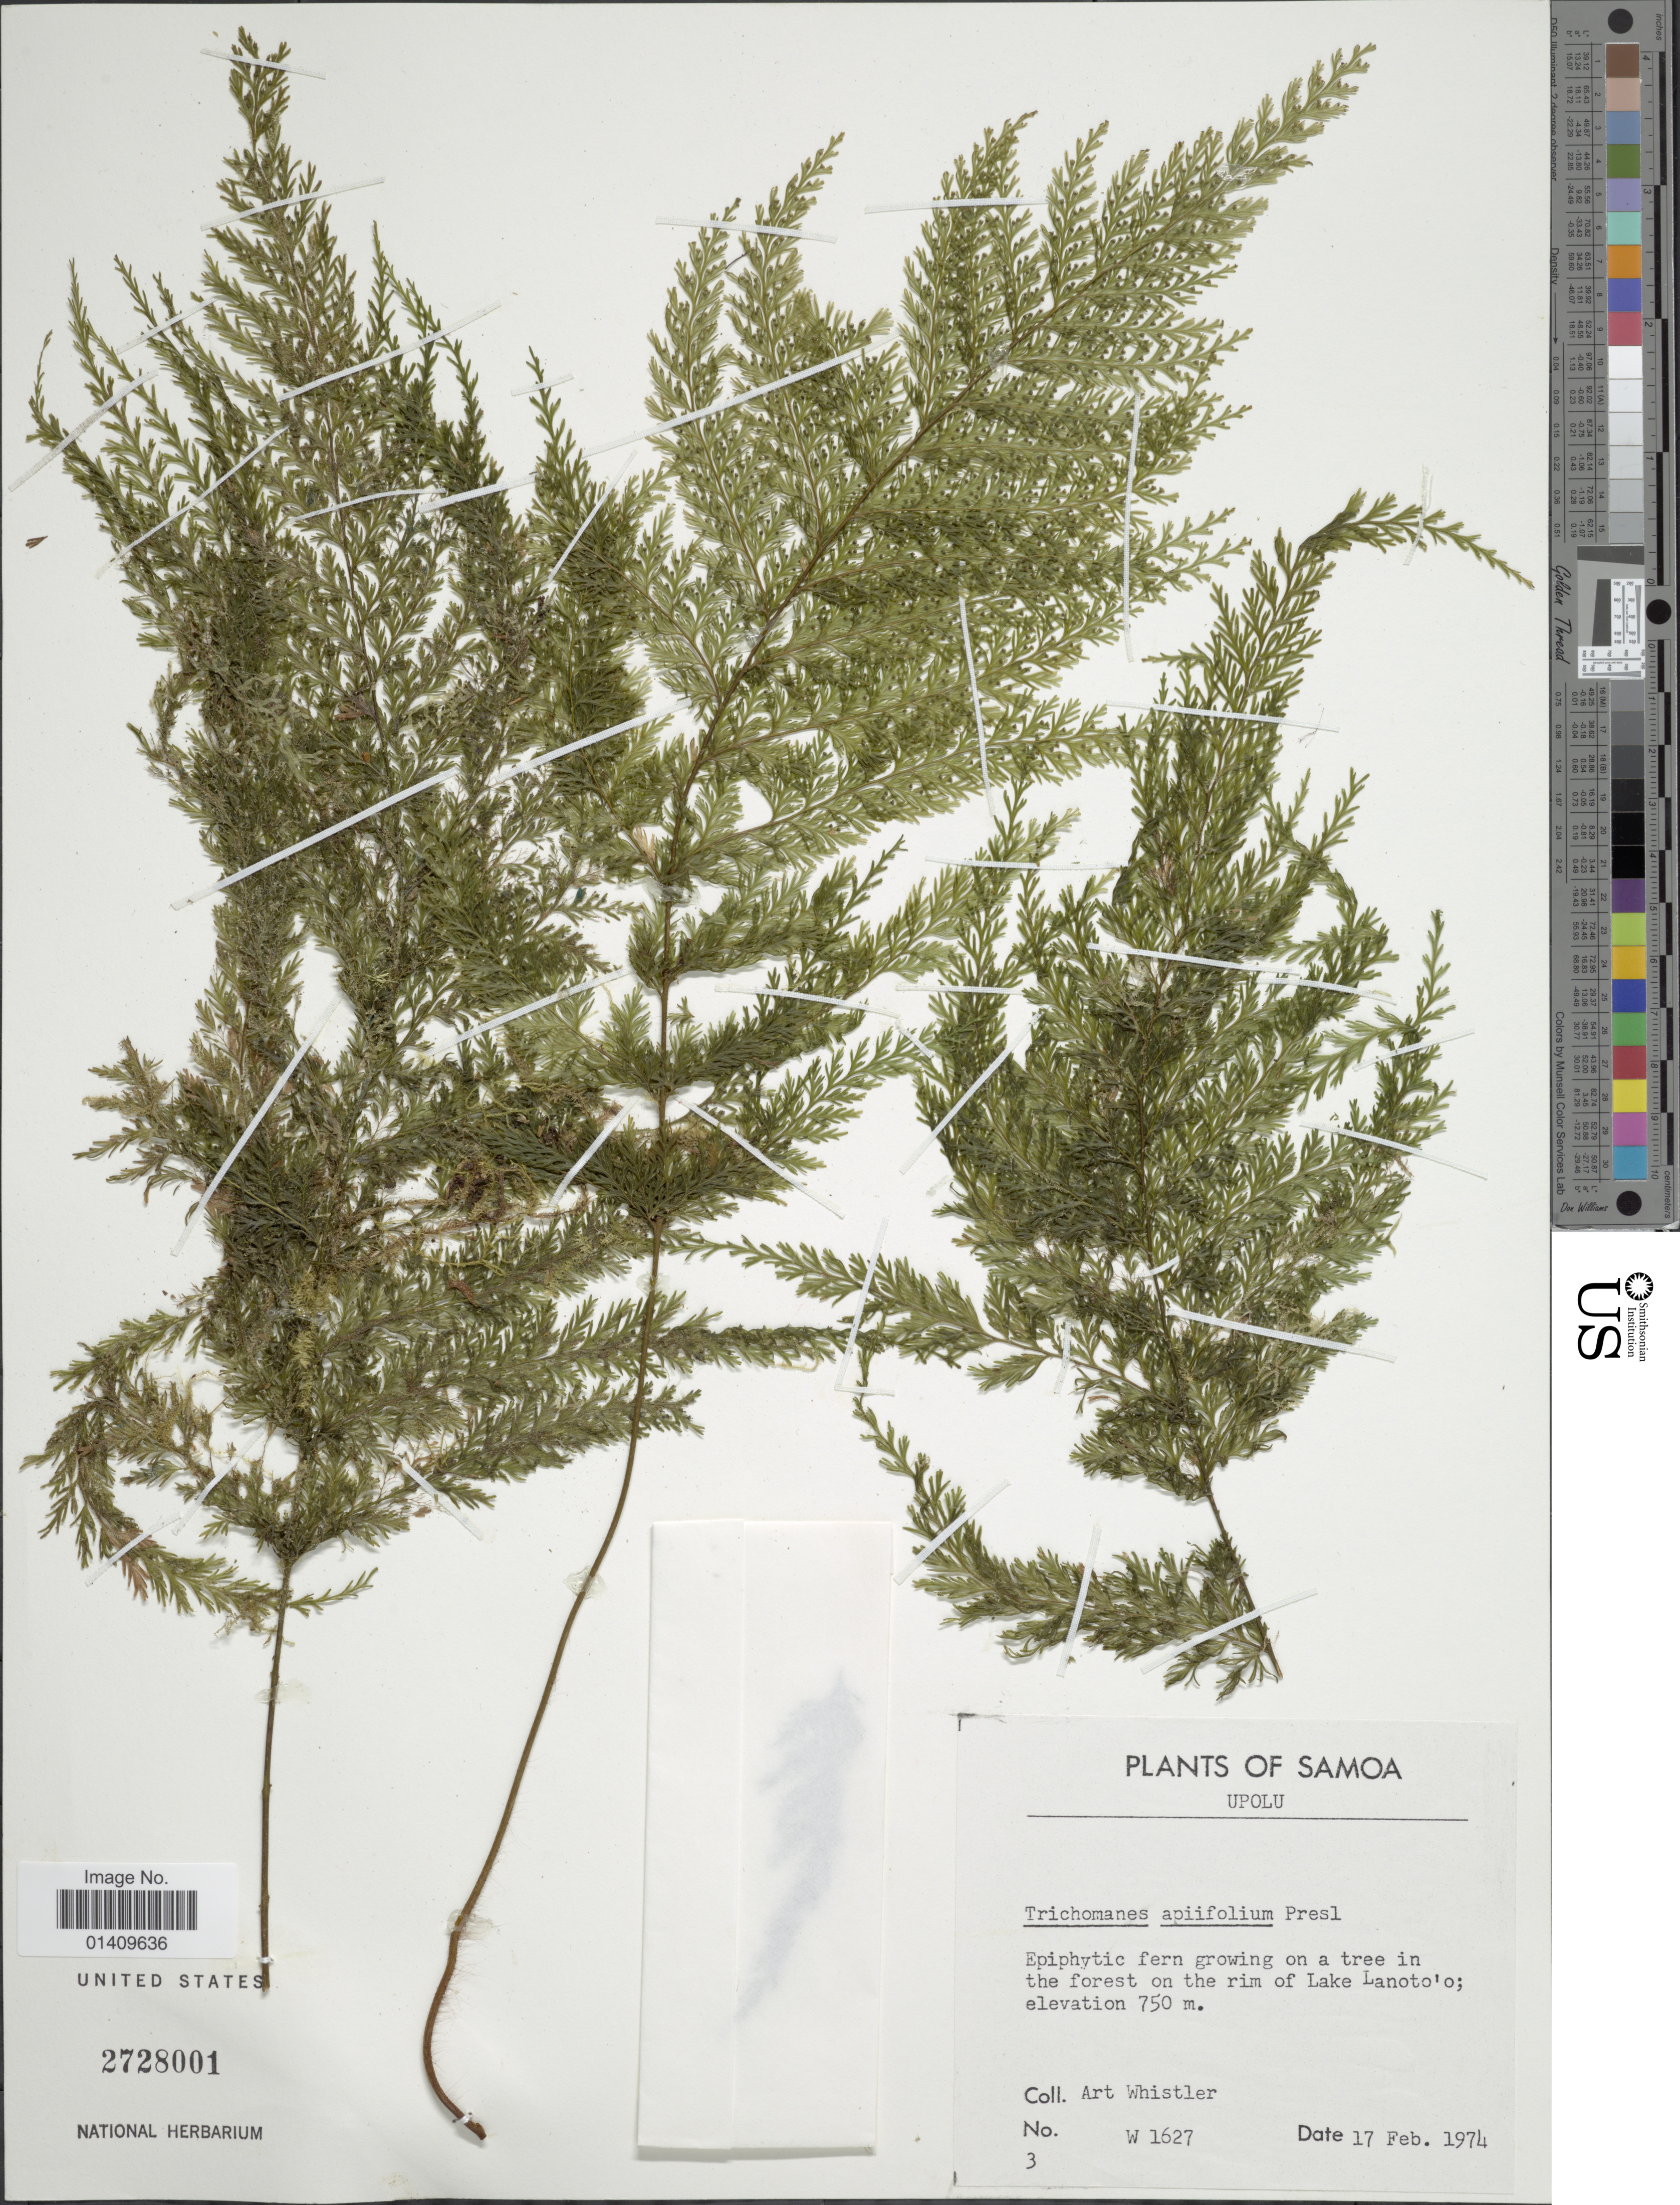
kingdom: Plantae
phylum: Tracheophyta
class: Polypodiopsida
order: Hymenophyllales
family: Hymenophyllaceae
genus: Callistopteris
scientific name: Callistopteris apiifolia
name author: (C. Presl) Copel.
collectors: A. Whistler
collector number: w1627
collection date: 1974-02-17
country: Samoa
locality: Samoa Upolu the forest on the rim of Lake Lanoto'o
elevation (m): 750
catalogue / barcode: US 2728001